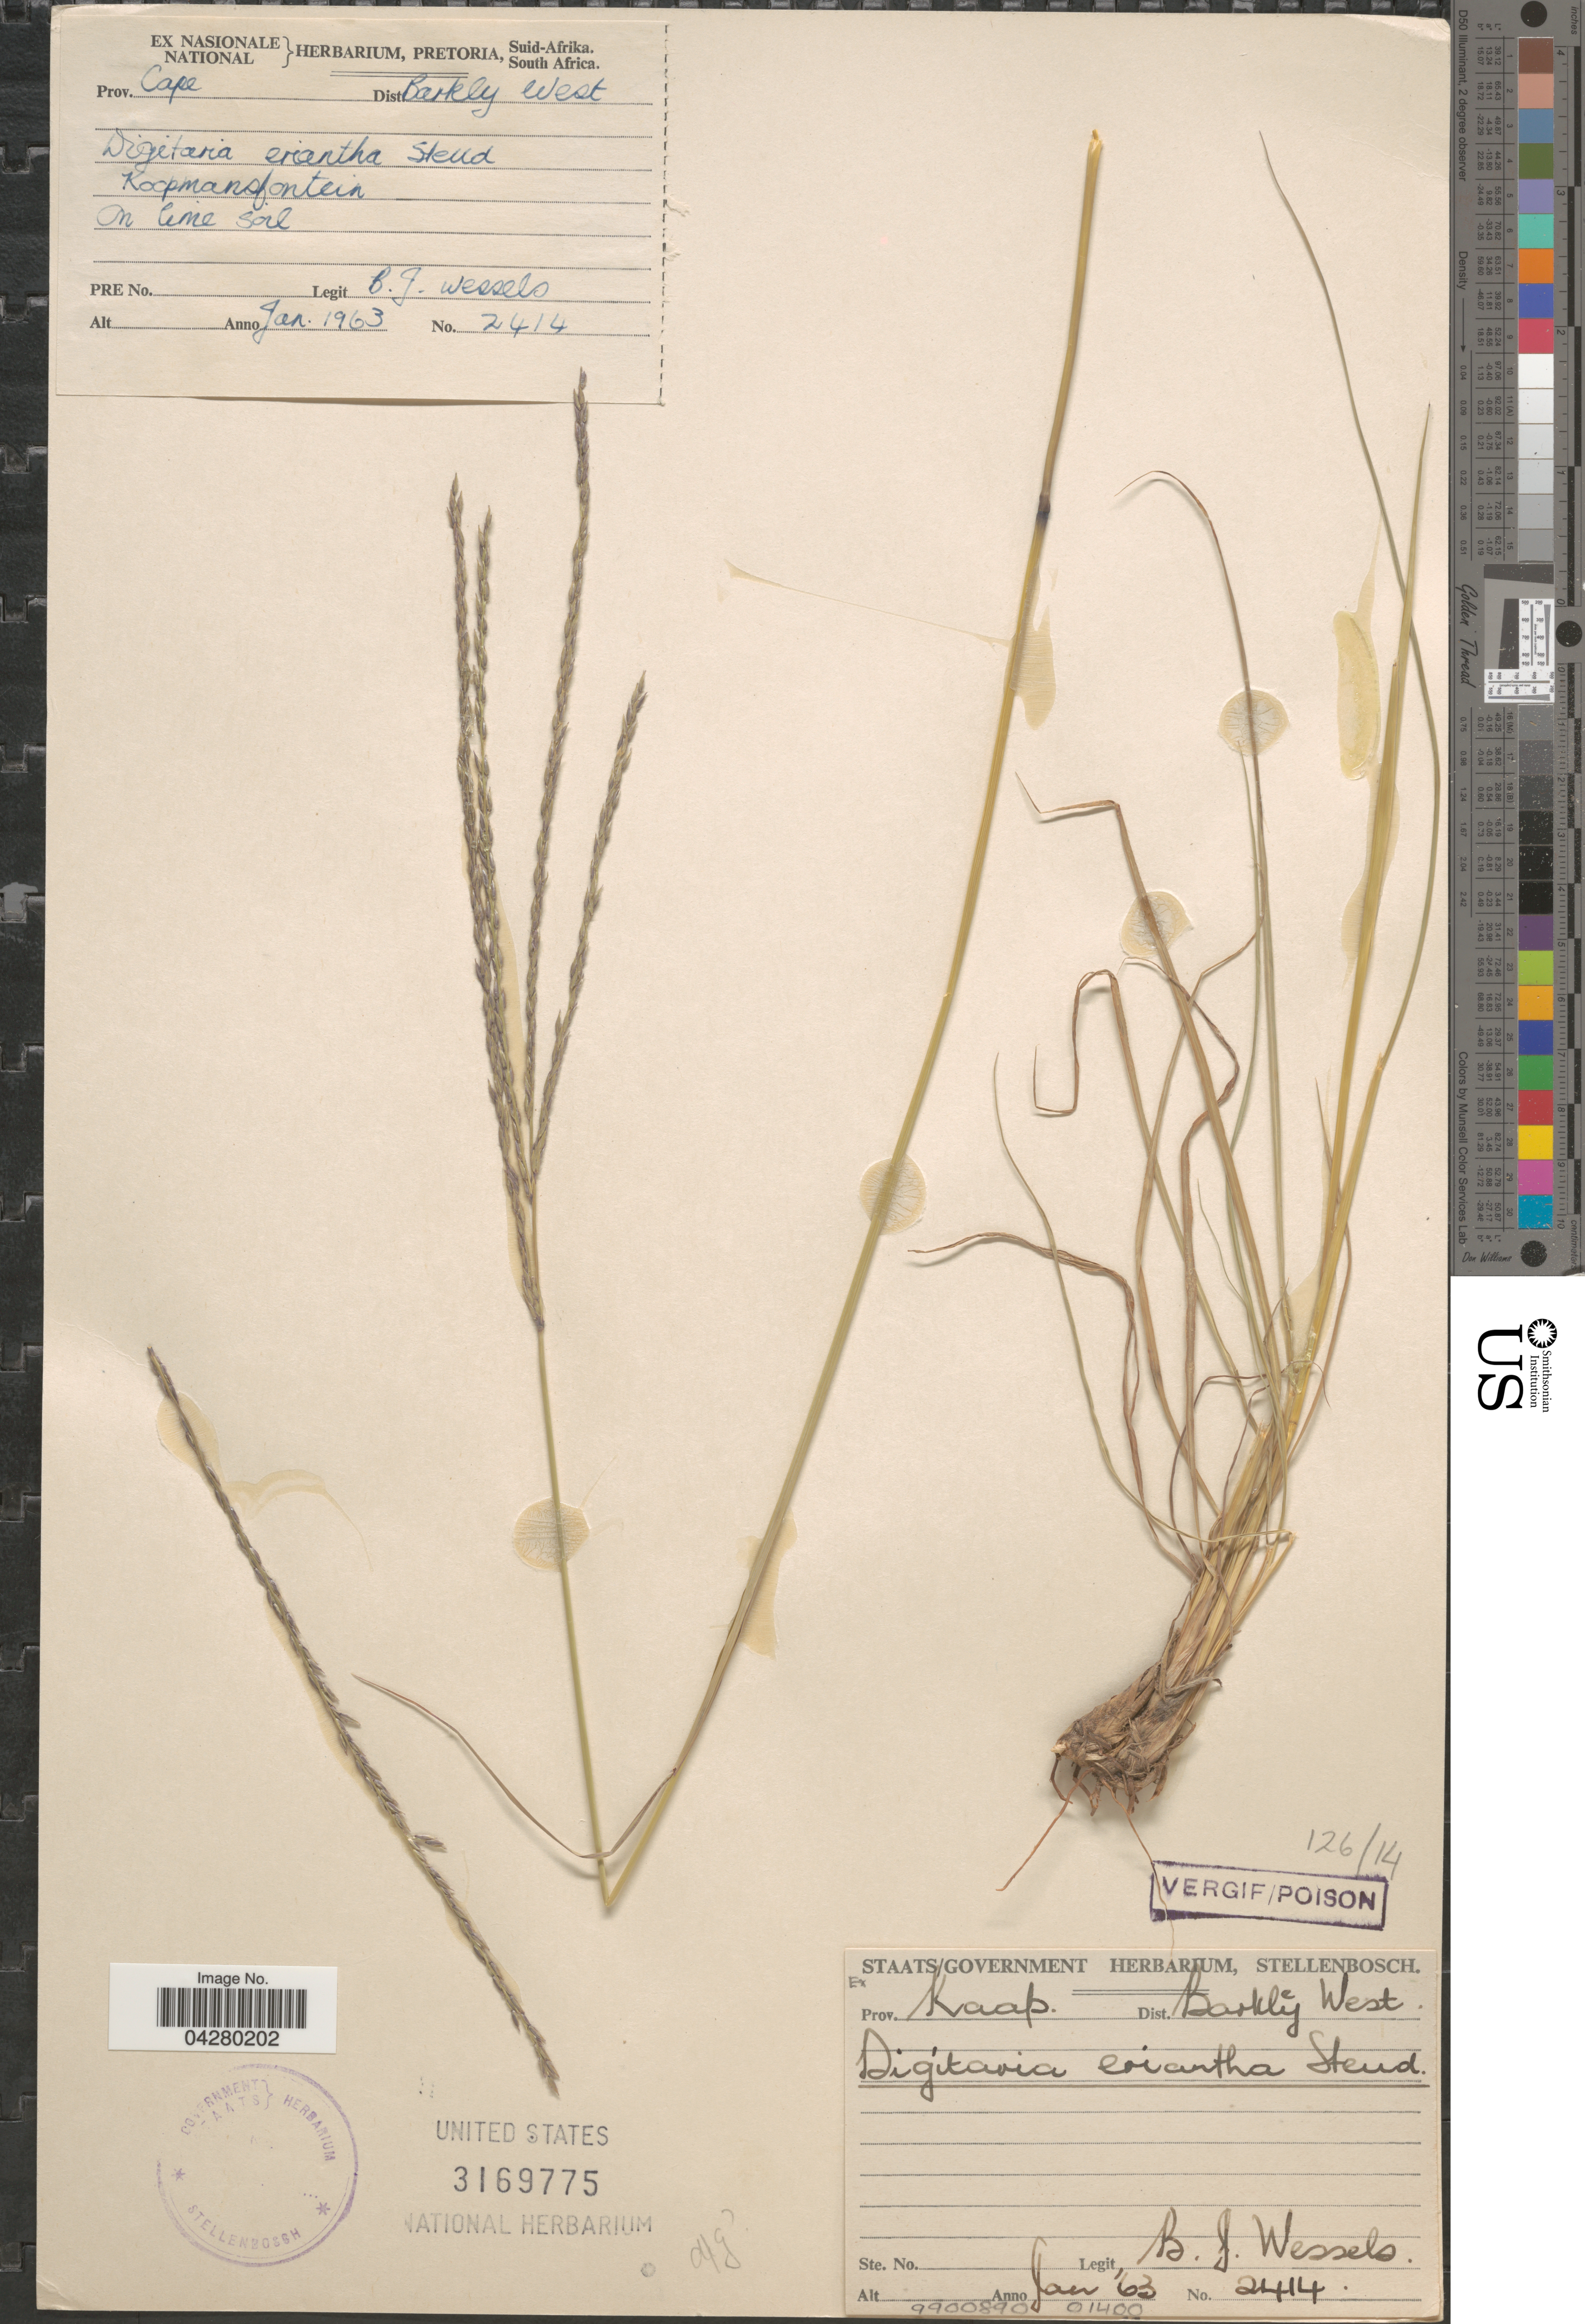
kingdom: Plantae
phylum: Tracheophyta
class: Liliopsida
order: Poales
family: Poaceae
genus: Digitaria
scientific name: Digitaria eriantha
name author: Steud.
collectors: J. G. Wessels Boer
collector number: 2414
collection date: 1963-01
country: South Africa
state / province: Northern Cape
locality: Dist. Barkley West. Koopmansfontein.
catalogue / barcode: US 3169775